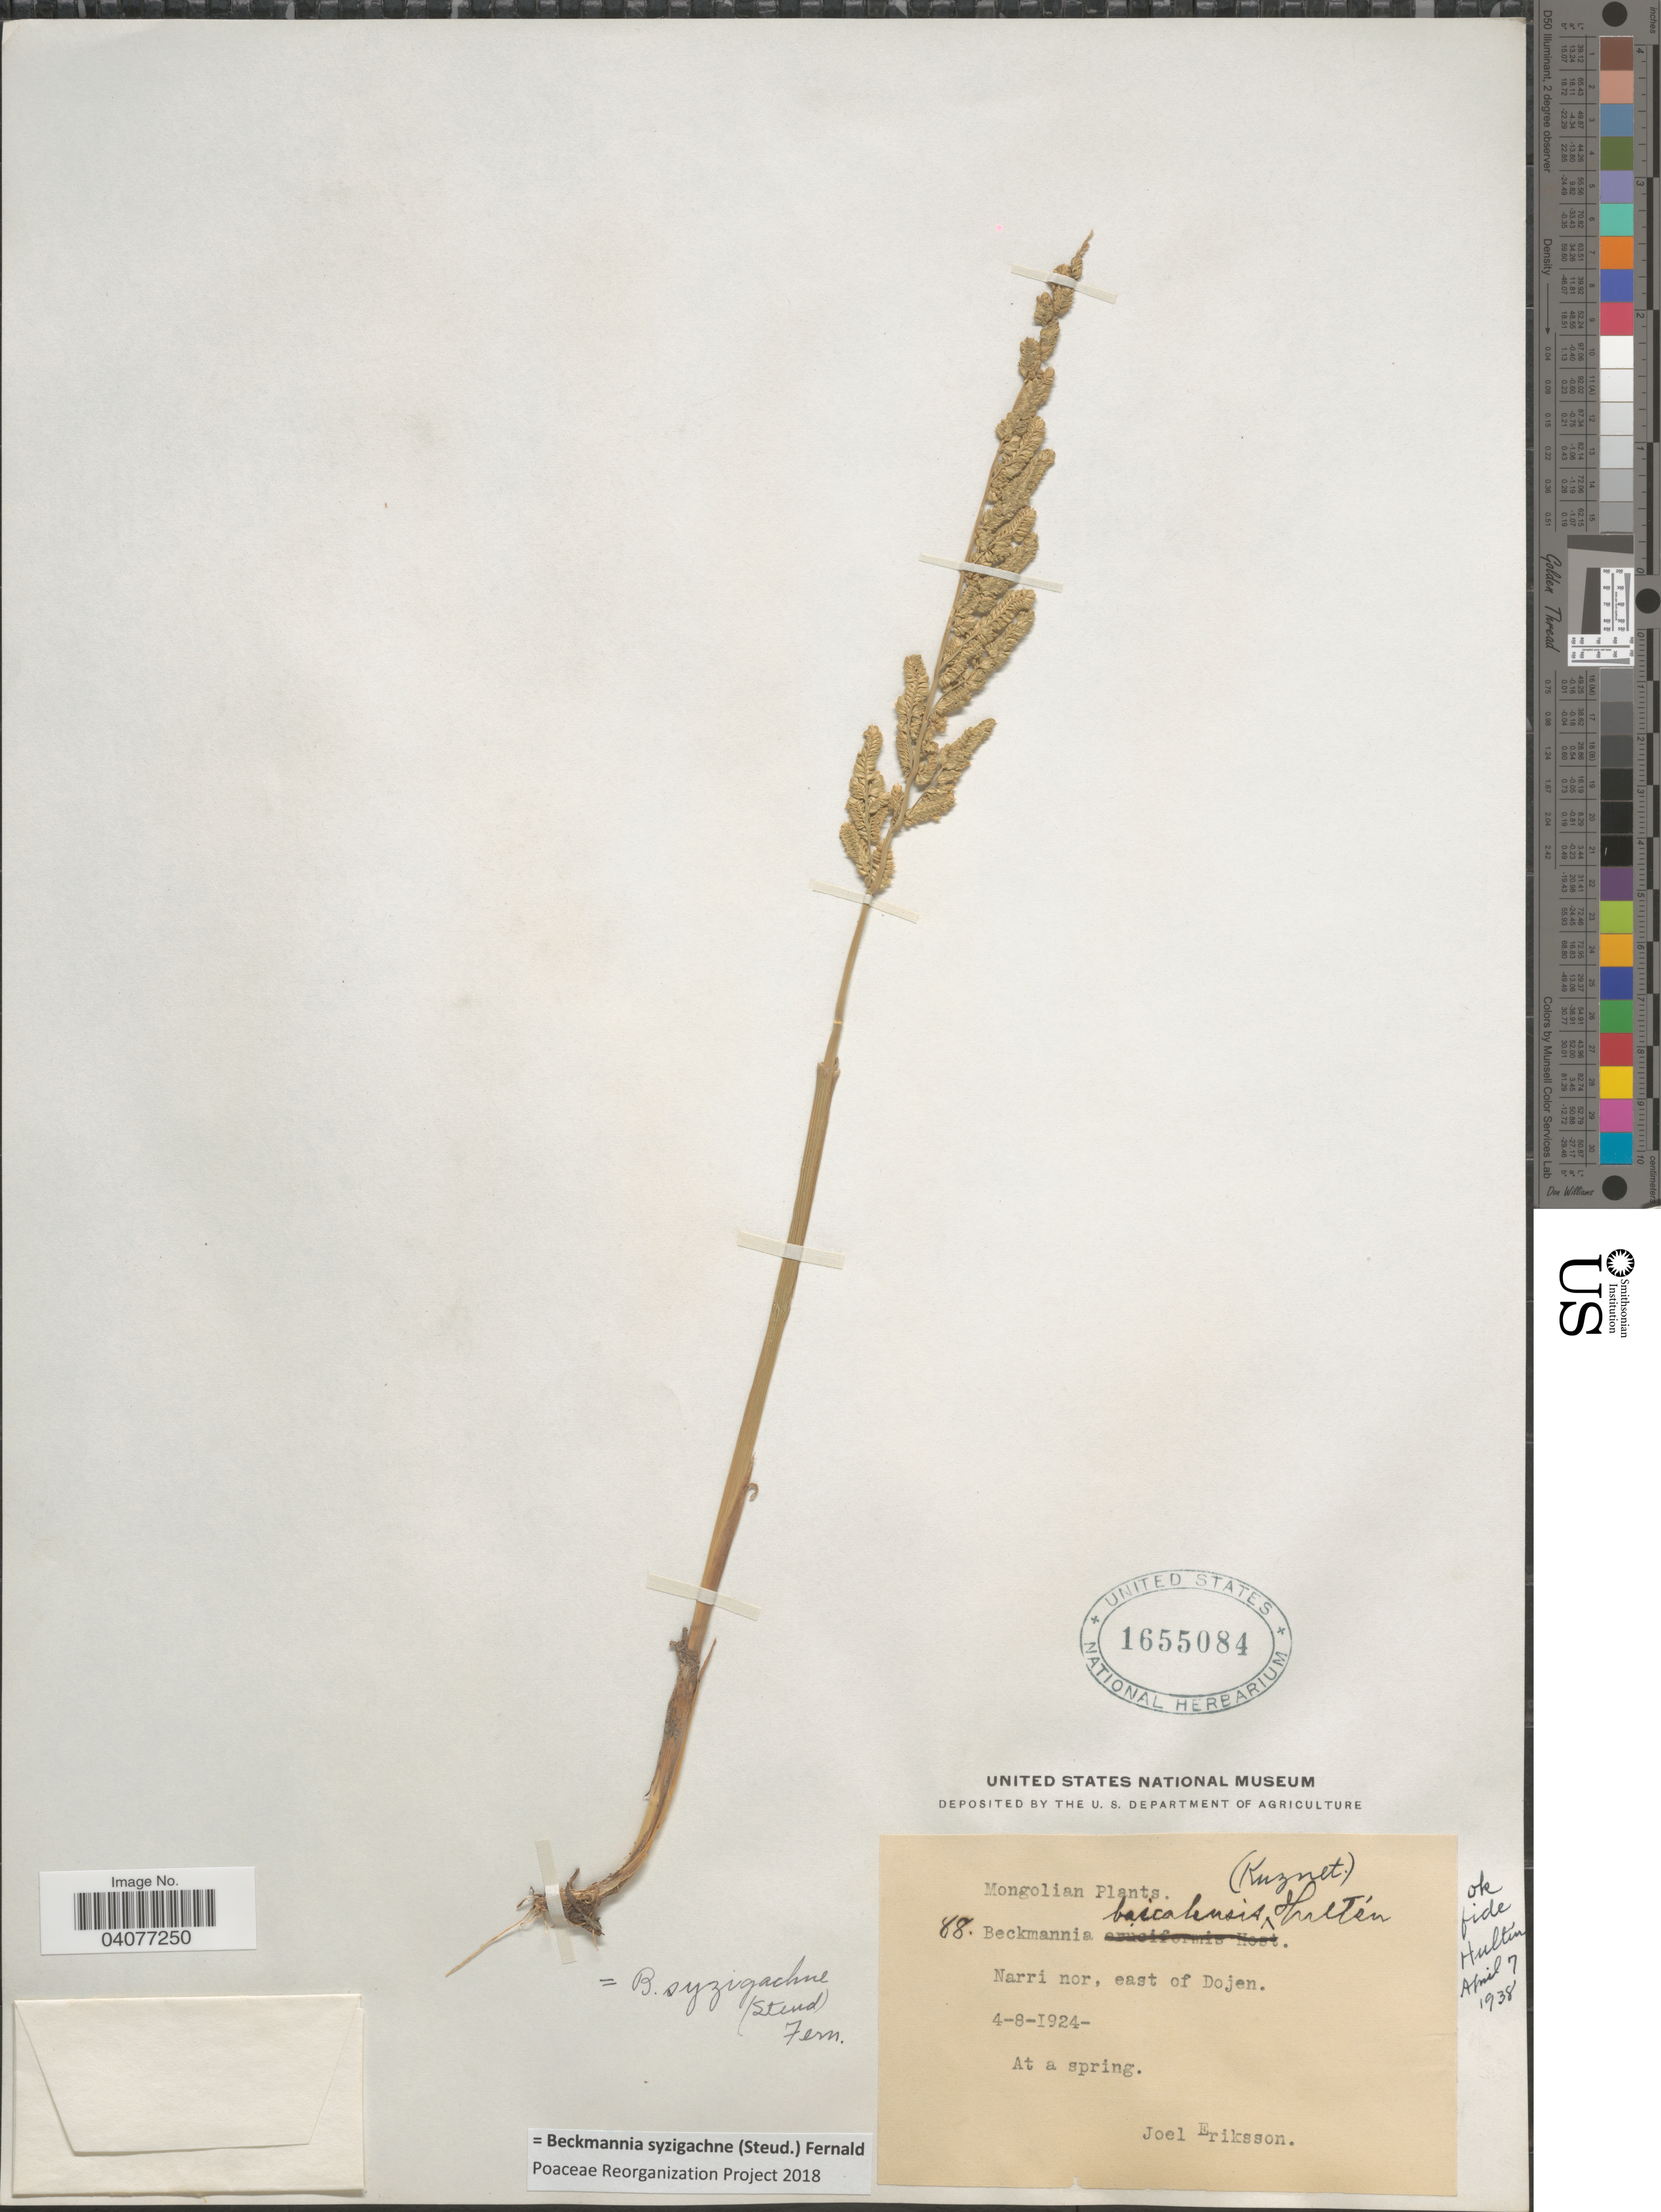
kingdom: Plantae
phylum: Tracheophyta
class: Liliopsida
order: Poales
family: Poaceae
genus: Beckmannia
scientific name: Beckmannia syzigachne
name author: (Steud.) Fernald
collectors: J. Eriksson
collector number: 88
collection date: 1924-08-04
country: Mongolia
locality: Narri nor, east of Dojen.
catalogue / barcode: US 1655084